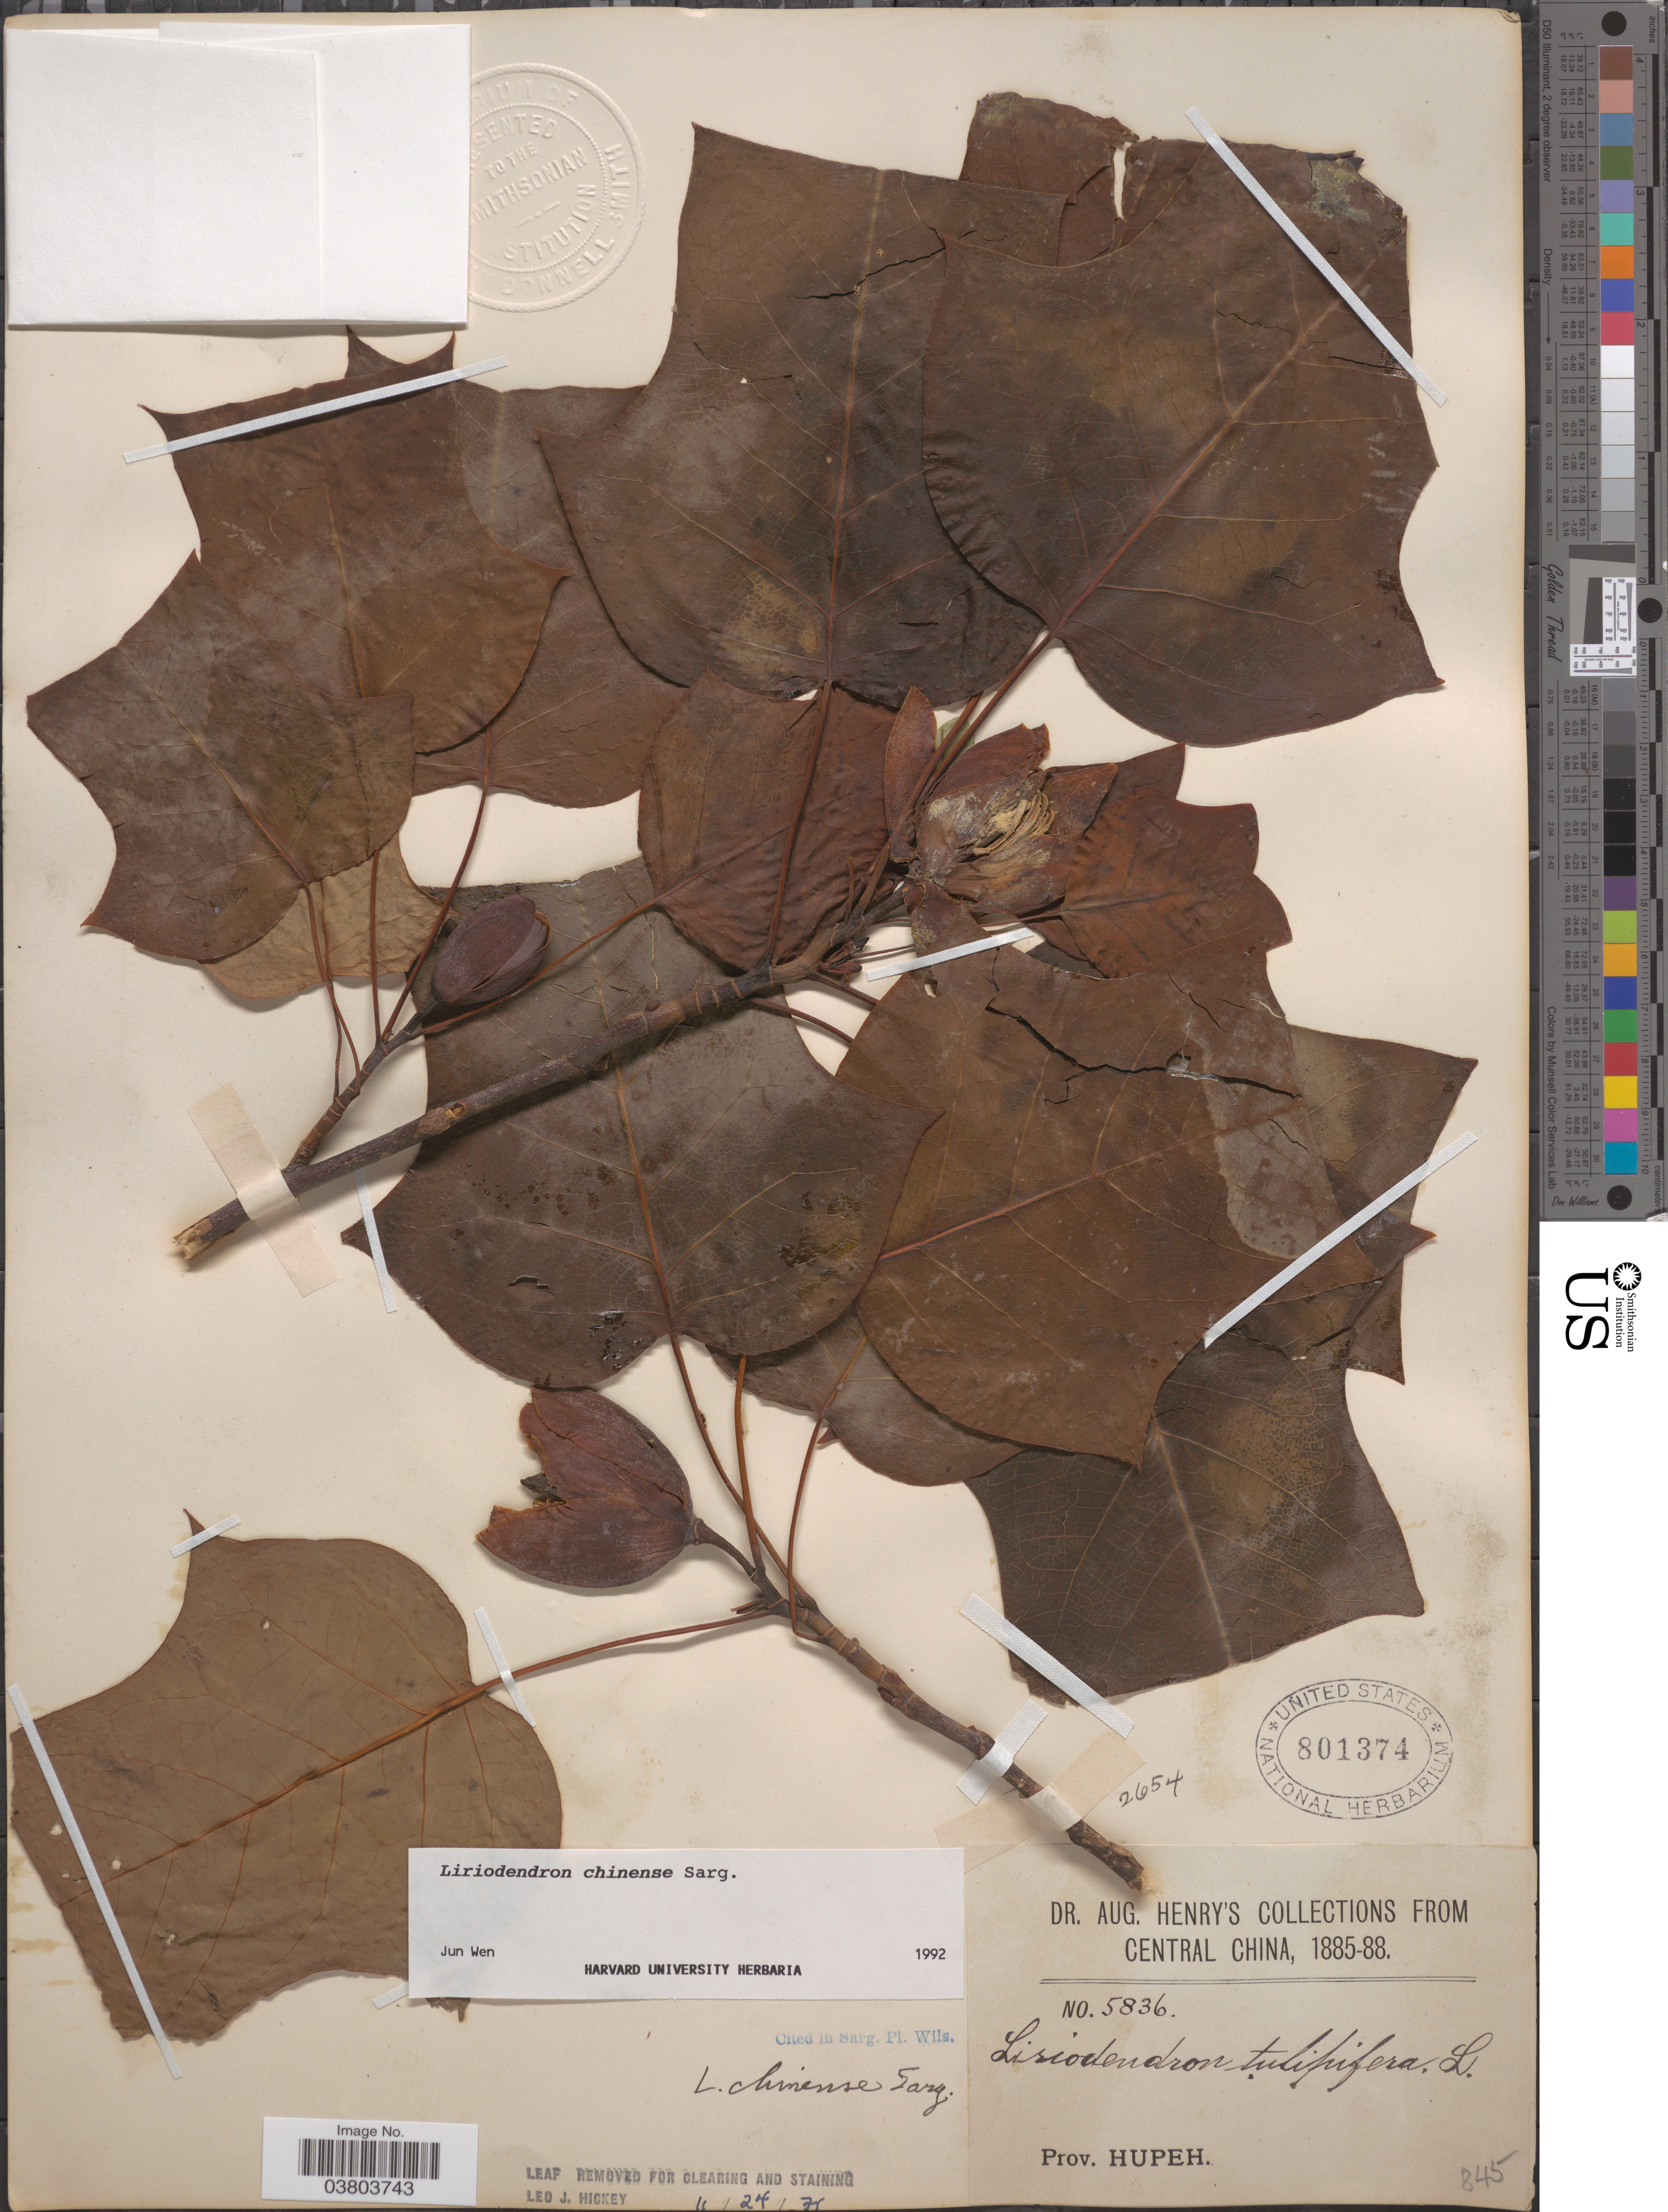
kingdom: Plantae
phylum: Tracheophyta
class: Magnoliopsida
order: Magnoliales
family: Magnoliaceae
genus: Liriodendron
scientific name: Liriodendron chinense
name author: (Hemsl.) Sarg.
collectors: A. Henry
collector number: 5836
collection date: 1885/1888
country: China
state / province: Hubei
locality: Central China. Prov. Hupeh.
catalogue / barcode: US 801374